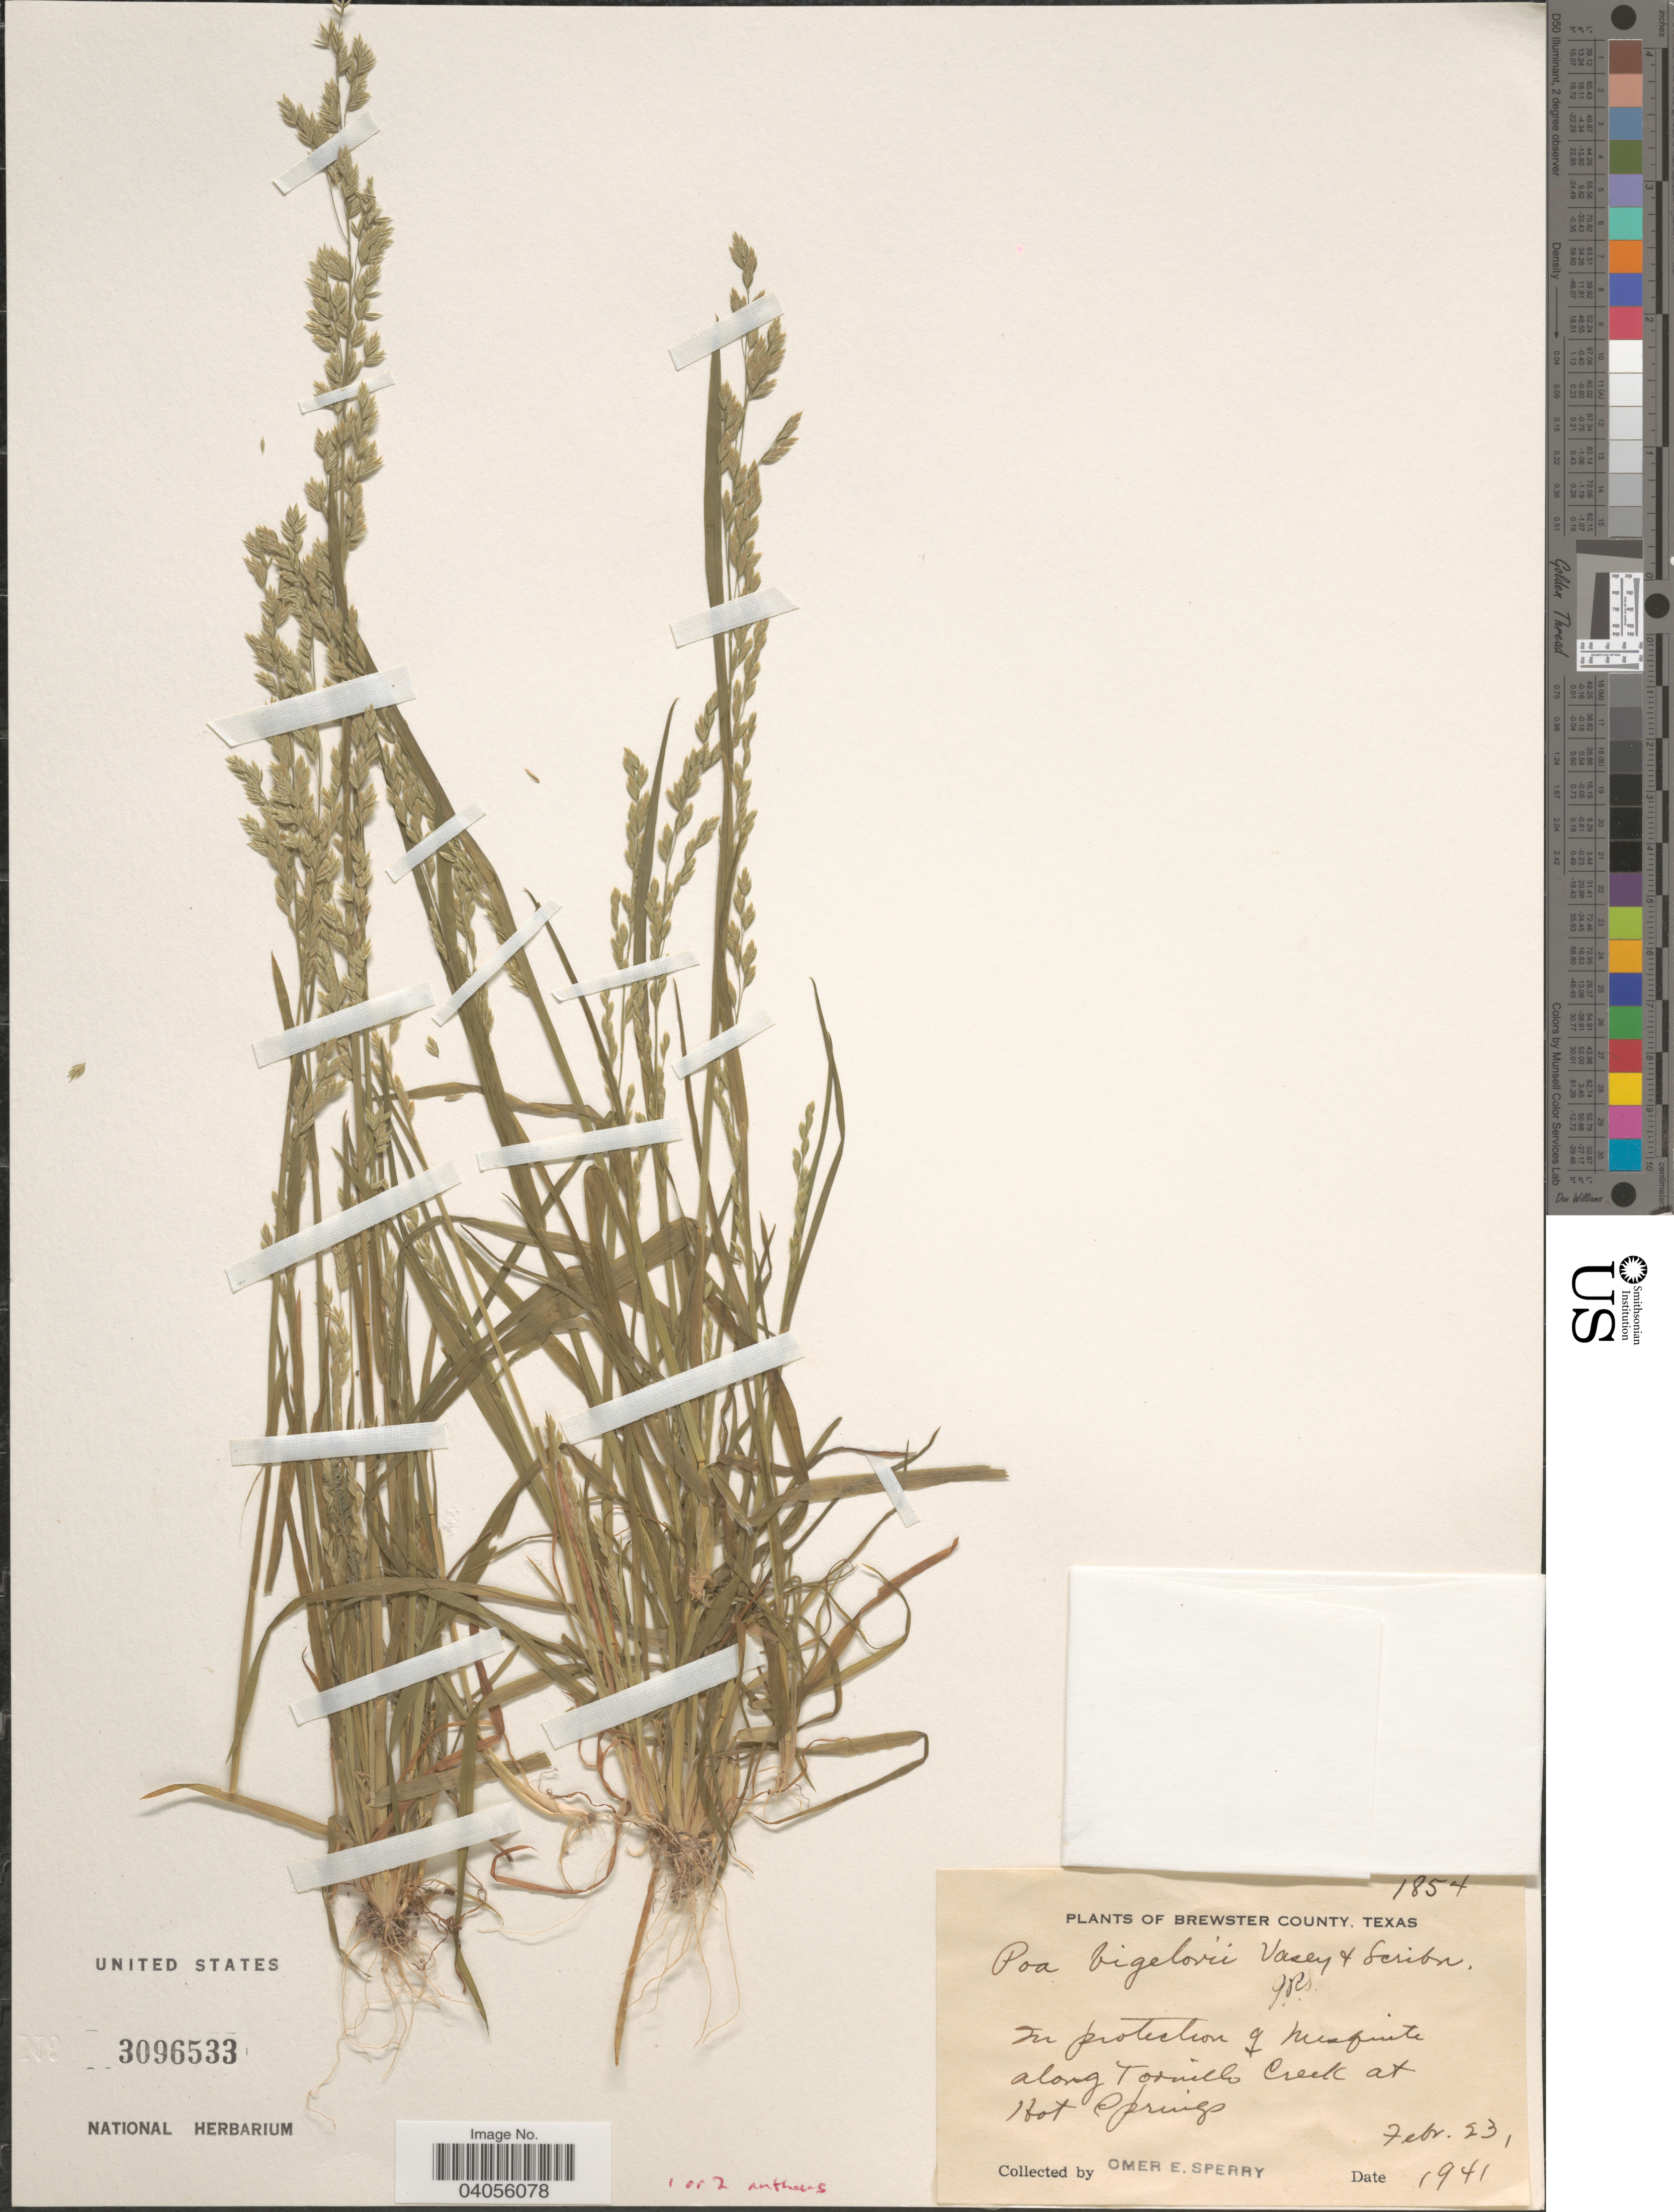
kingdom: Plantae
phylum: Tracheophyta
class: Liliopsida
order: Poales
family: Poaceae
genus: Poa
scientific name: Poa bigelovii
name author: Vasey & Scribn.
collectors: O. E. Sperry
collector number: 1854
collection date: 1941-02-23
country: United States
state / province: Texas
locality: Brewster County. In protection of Mesquite along Tornillo Creek at Hot Springs.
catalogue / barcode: US 3096533